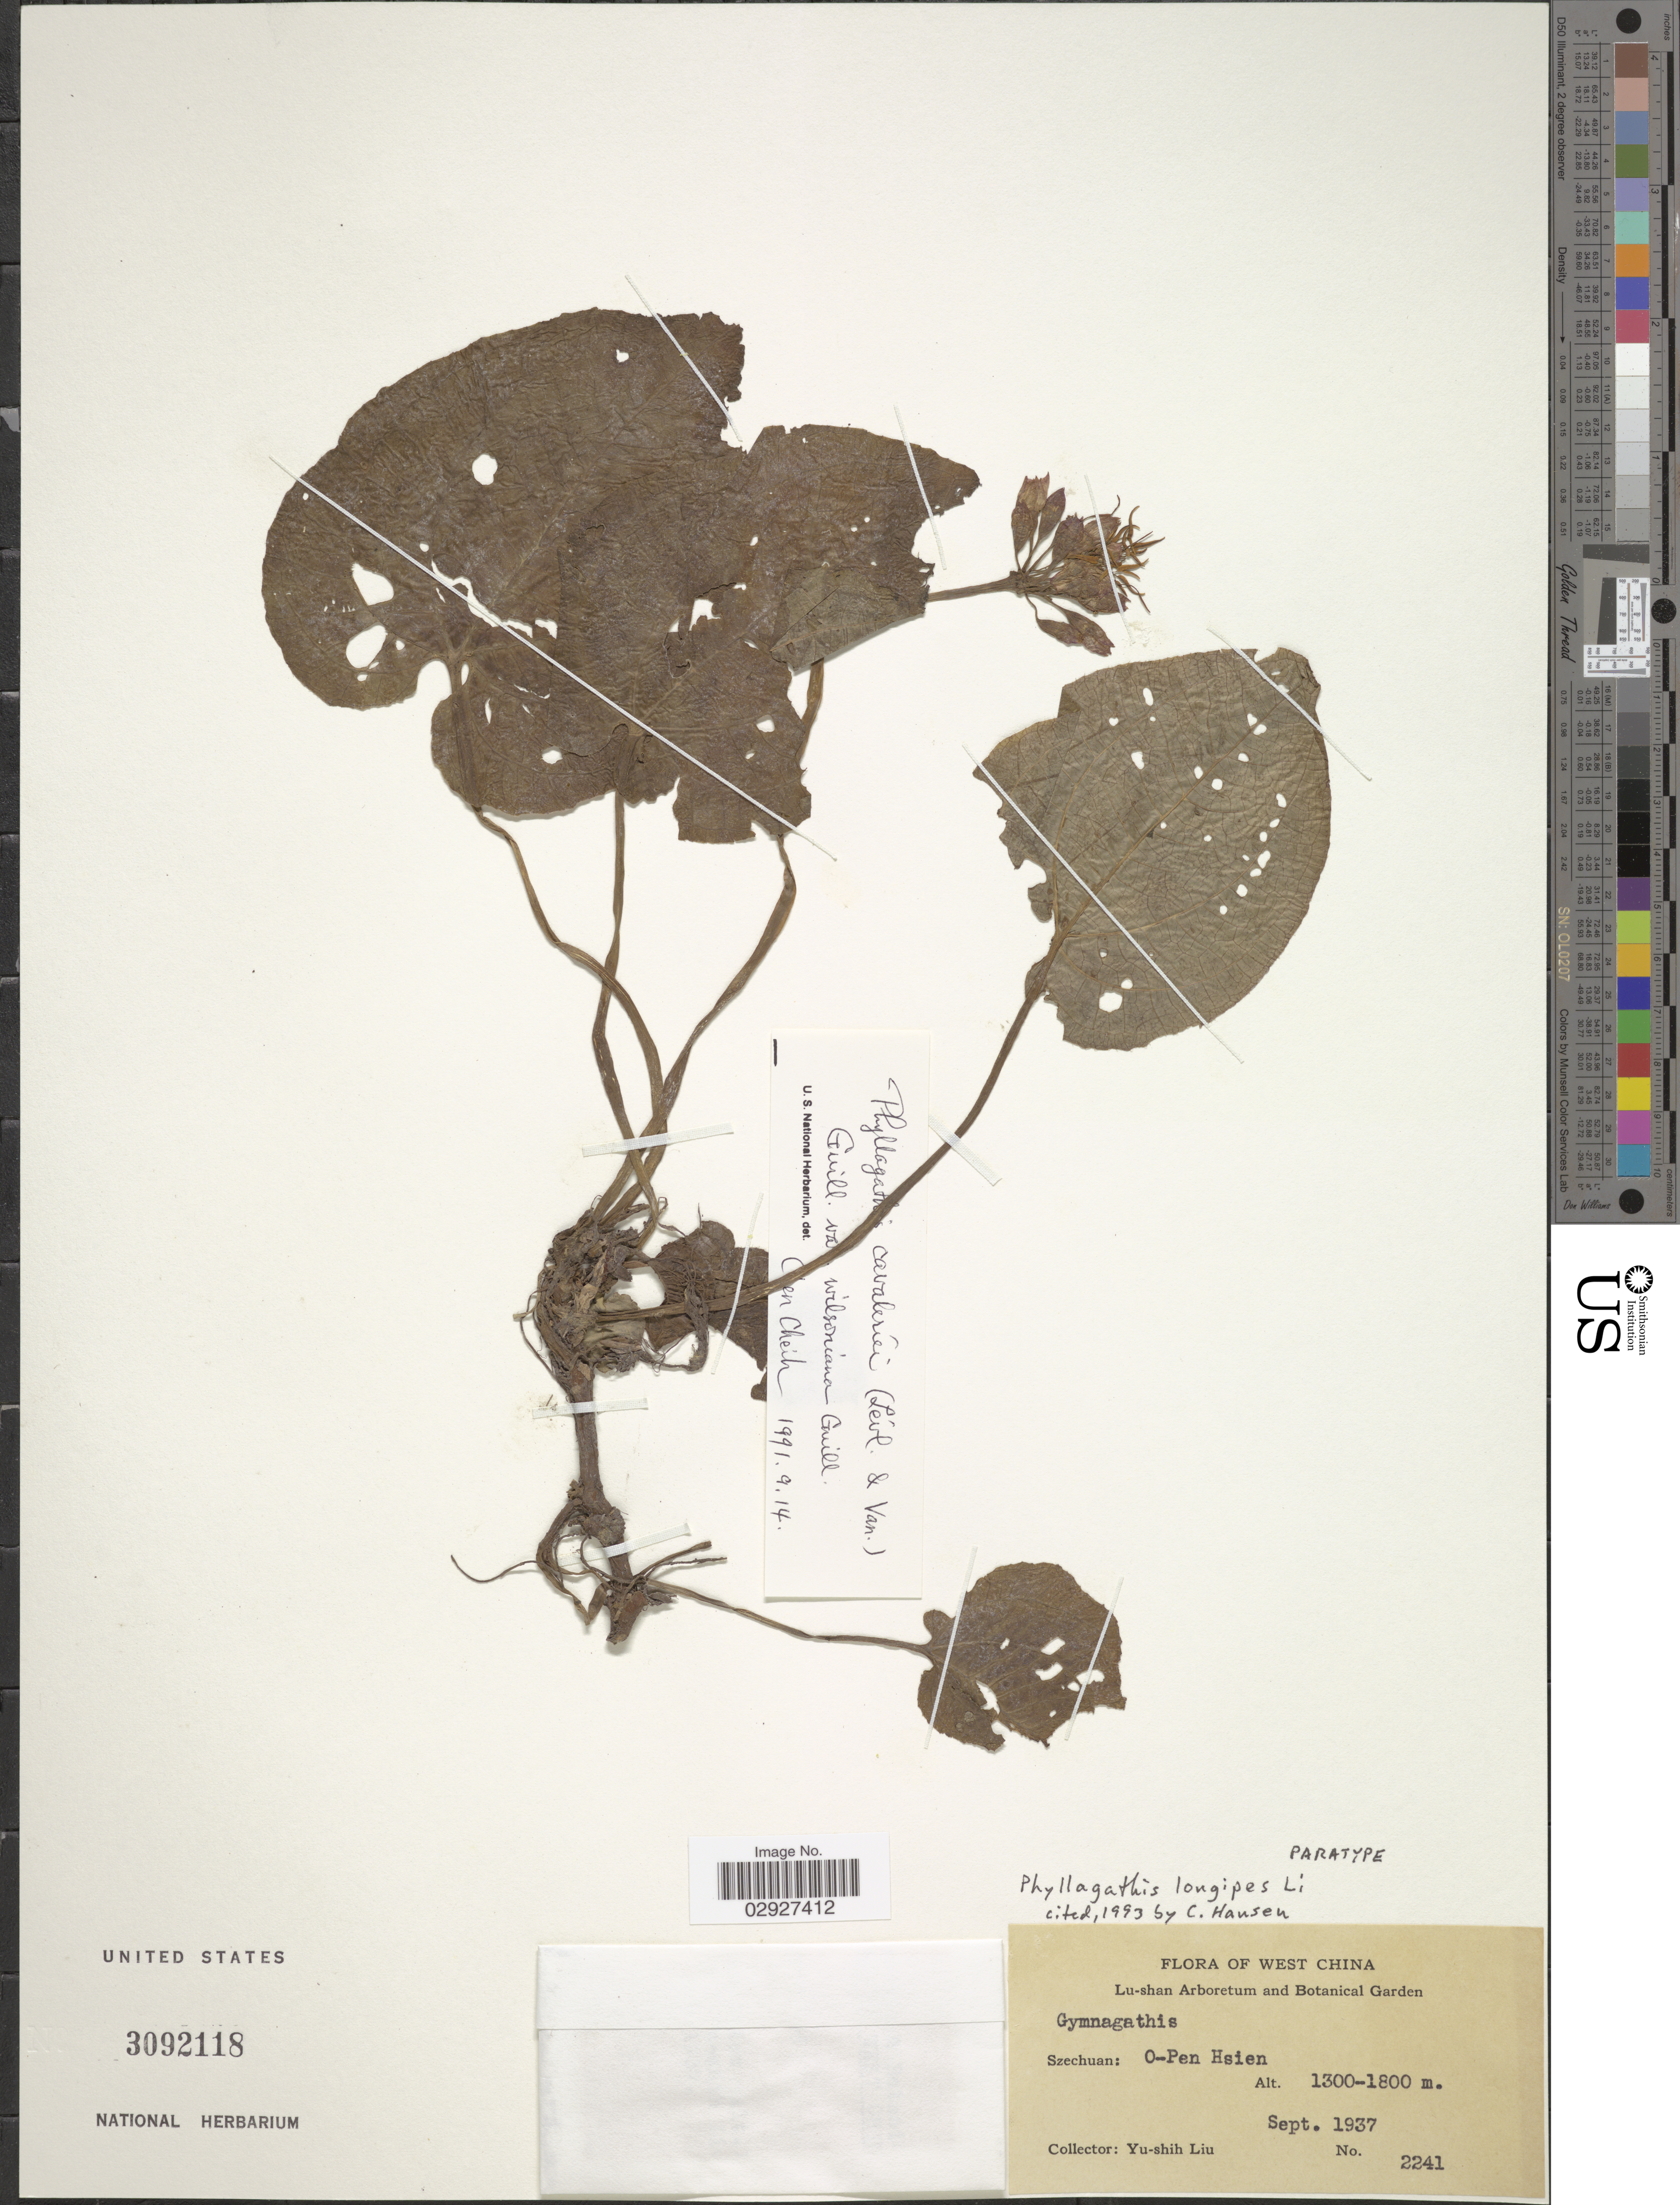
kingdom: Plantae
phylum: Tracheophyta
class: Magnoliopsida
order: Myrtales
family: Melastomataceae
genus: Phyllagathis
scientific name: Phyllagathis longipes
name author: H.L. Li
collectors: Y.-S. Liu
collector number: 2241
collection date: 1937-09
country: China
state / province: Sichuan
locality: West China, Szechuan: O-Pen Hsien.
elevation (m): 1300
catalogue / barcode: US 3092118